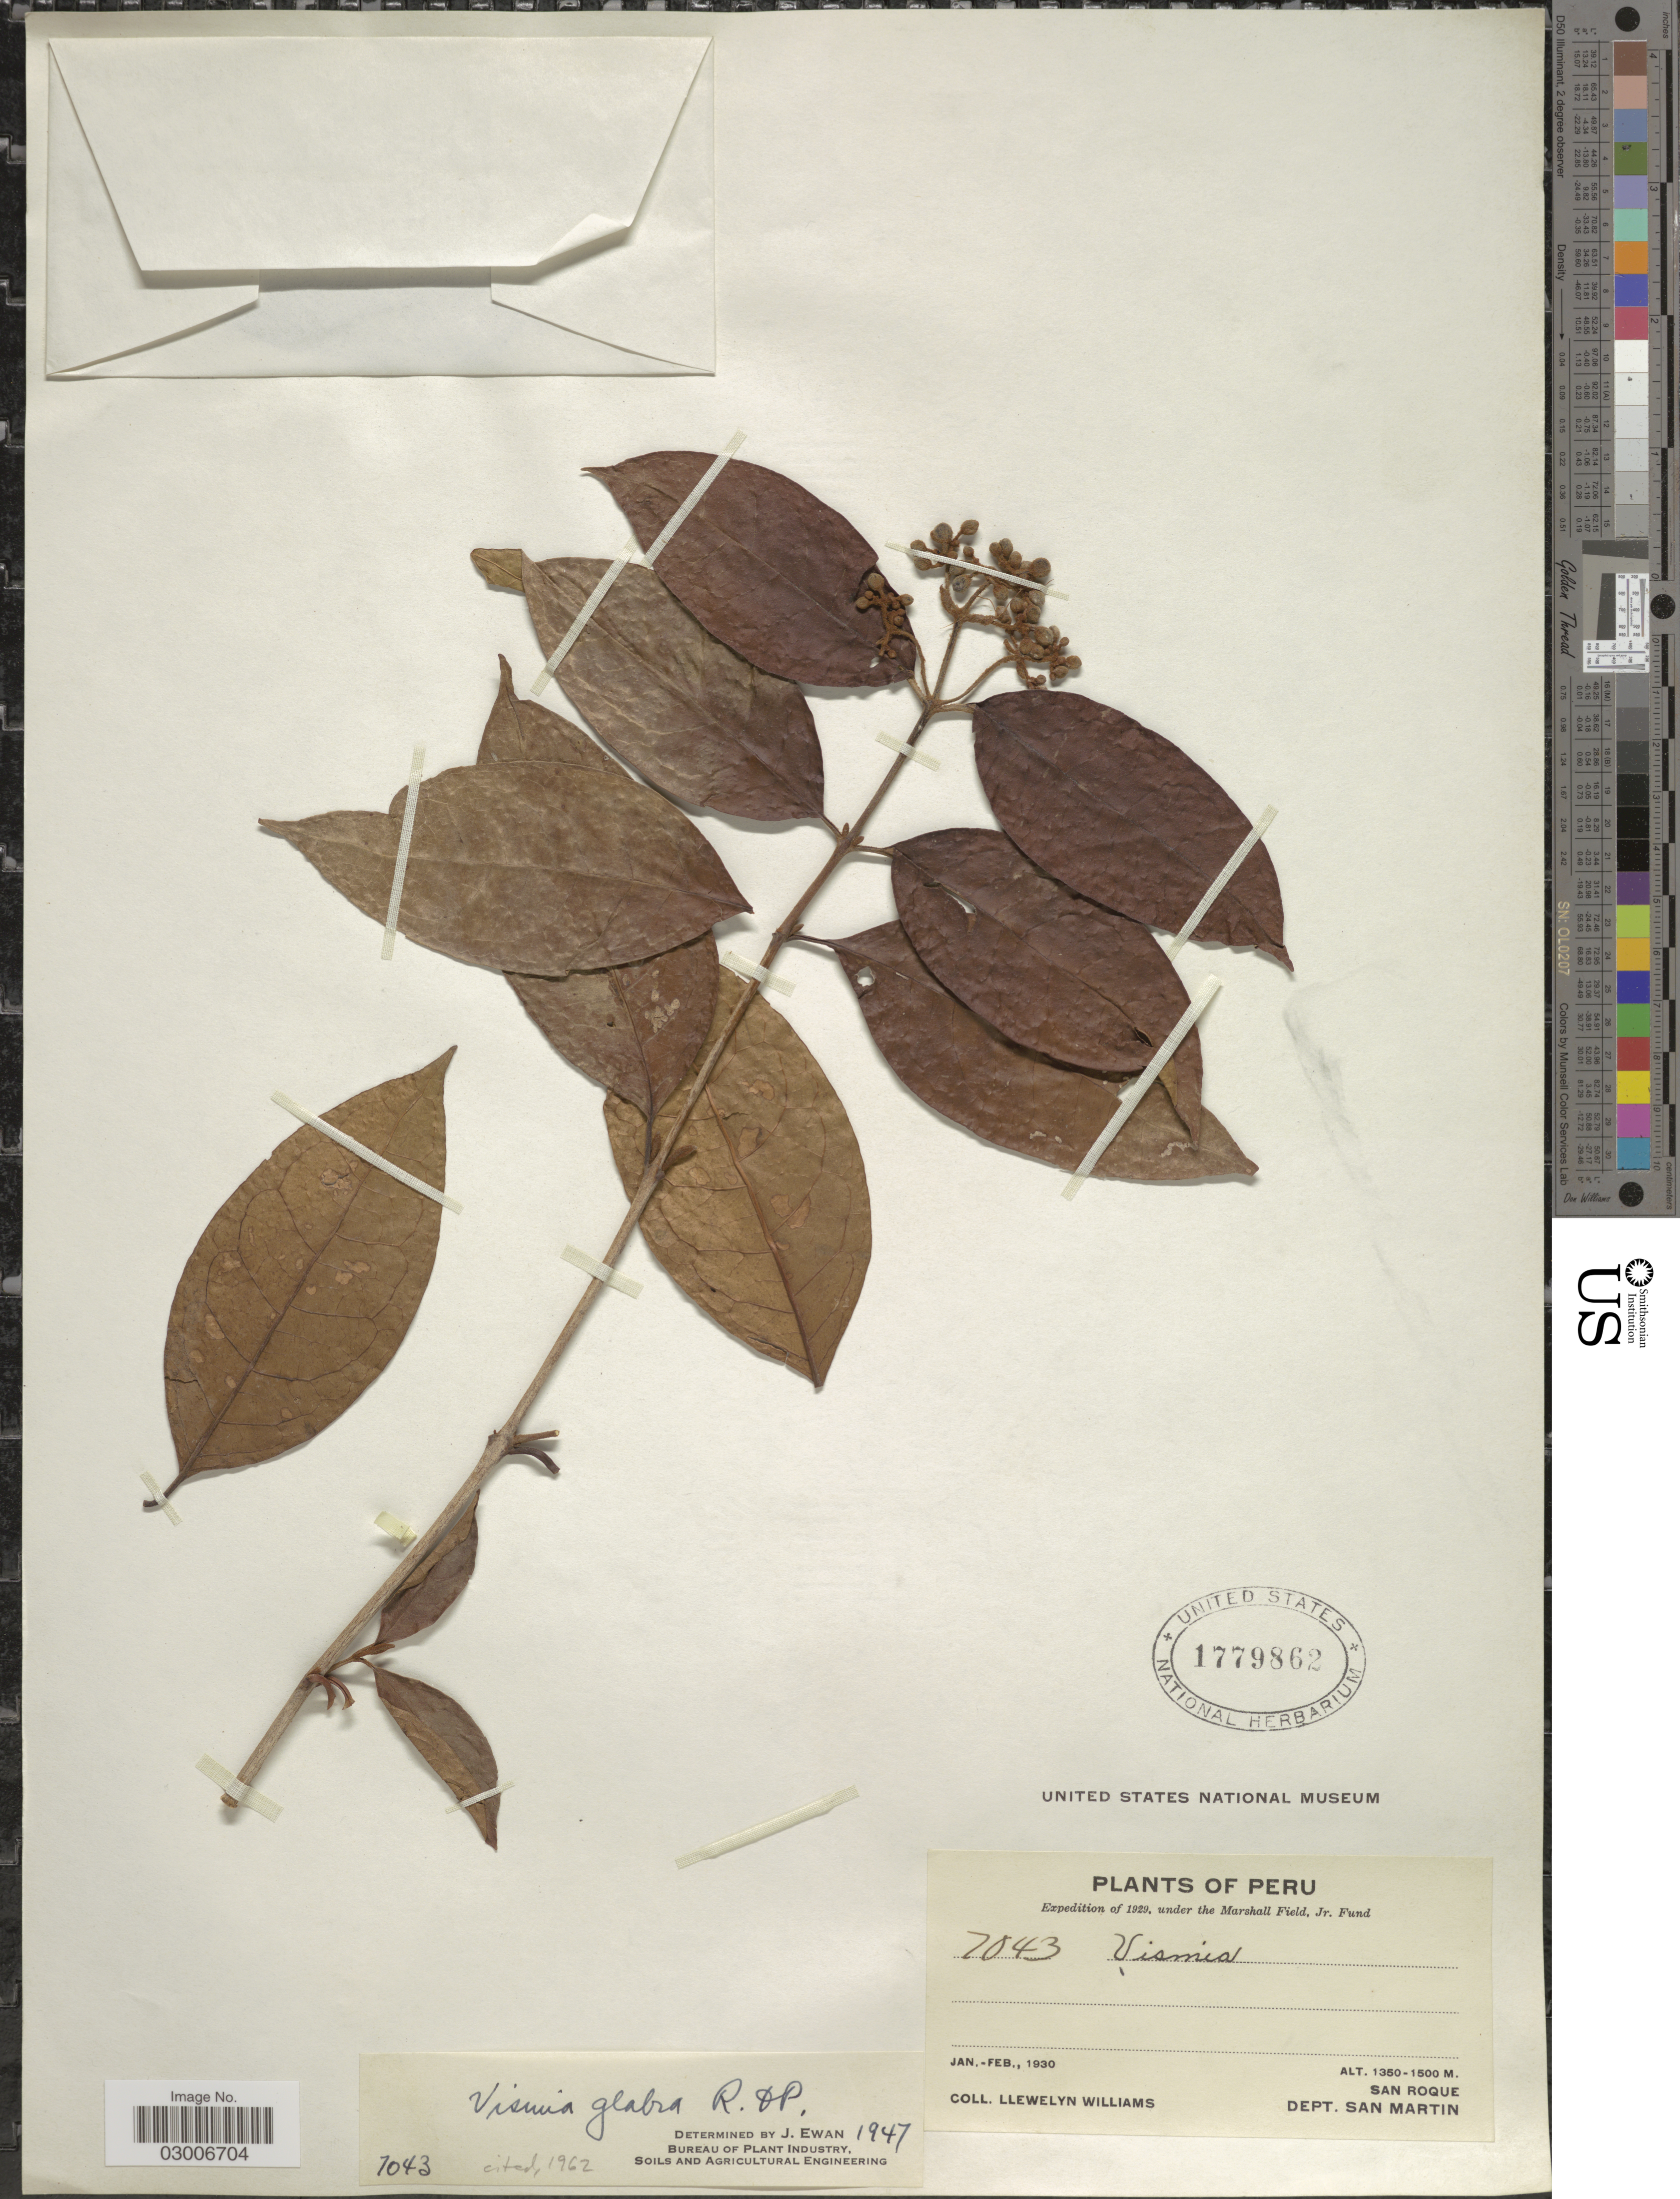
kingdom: Plantae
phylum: Tracheophyta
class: Magnoliopsida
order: Malpighiales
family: Hypericaceae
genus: Vismia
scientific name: Vismia glabra subsp. glabra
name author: Ruiz & Pav.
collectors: Ll. Williams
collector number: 7043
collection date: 1930-01/1930-02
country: Peru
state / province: San Martín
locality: San Roque, Dept. San Martin.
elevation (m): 1350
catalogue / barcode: US 1779862